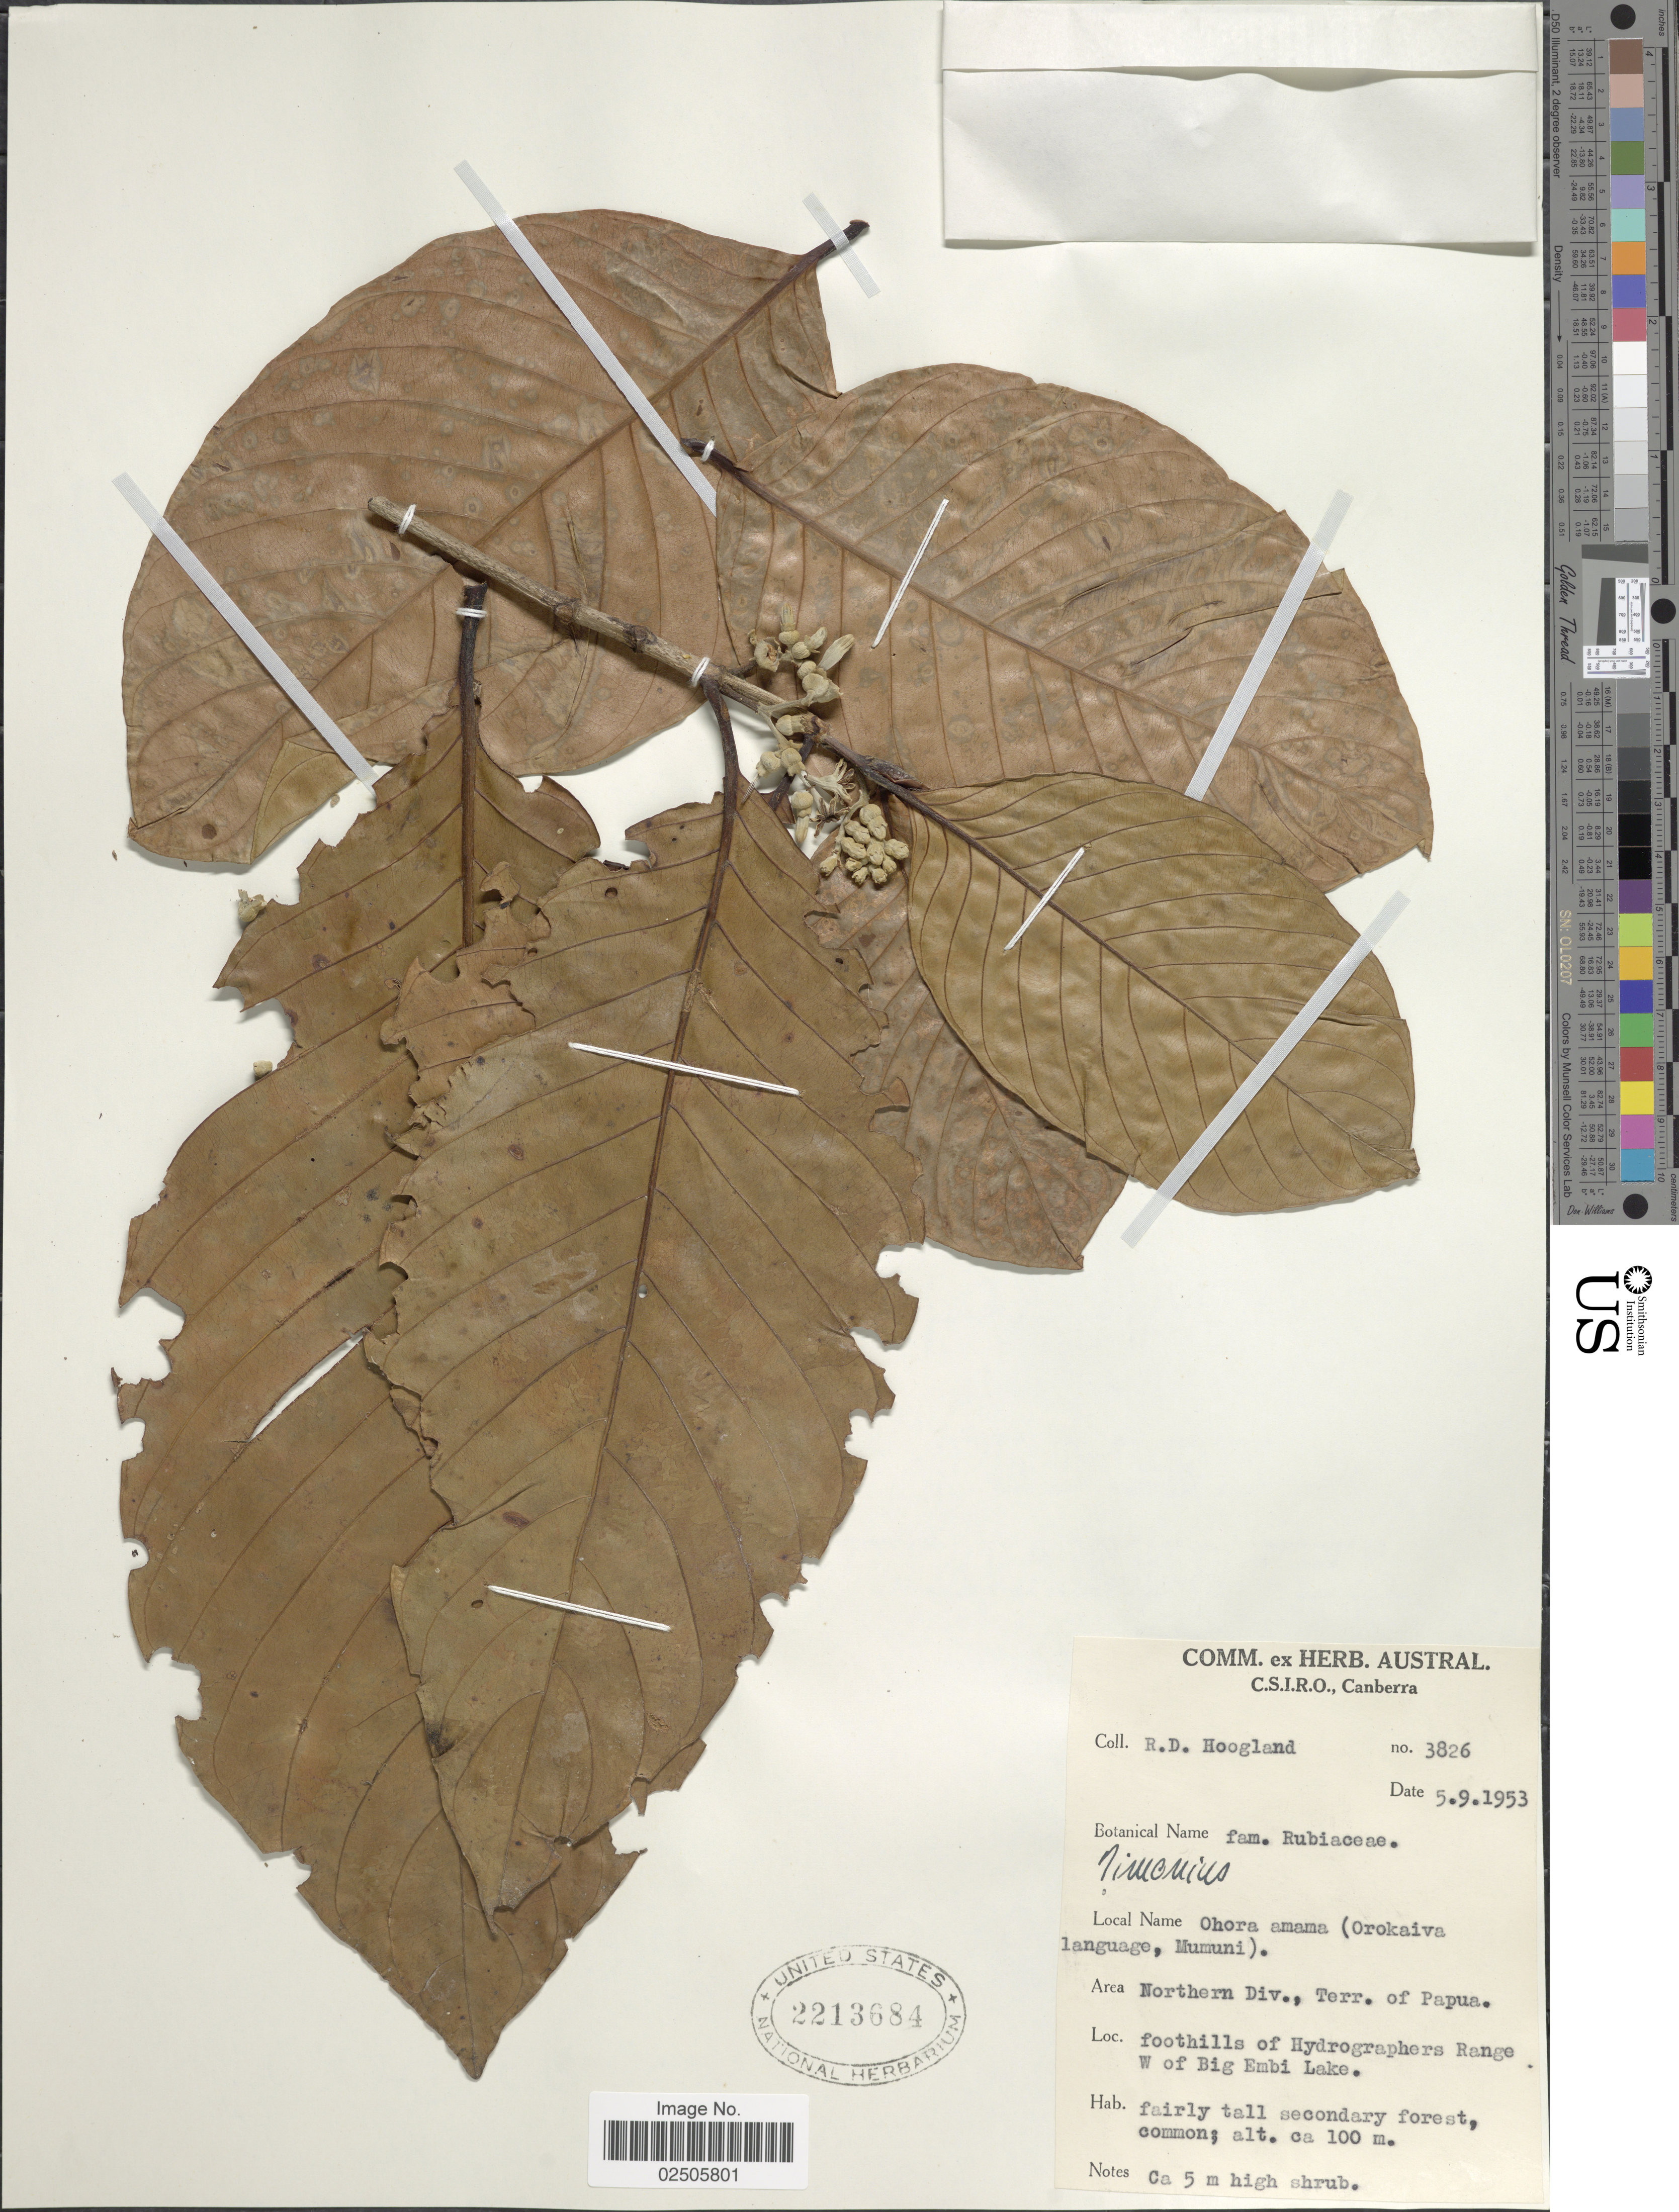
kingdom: Plantae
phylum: Tracheophyta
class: Magnoliopsida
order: Gentianales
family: Rubiaceae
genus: Timonius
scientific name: Timonius sp.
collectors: R. D. Hoogland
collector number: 3826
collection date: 1953-09-05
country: Papua New Guinea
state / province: Northern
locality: Ohara amama (Orokaiva language, Mumuni), Northern Div., Terr. of Papua, foothills of Hydrographers Range W of Big Embi Lake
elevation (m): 100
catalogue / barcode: US 2213684